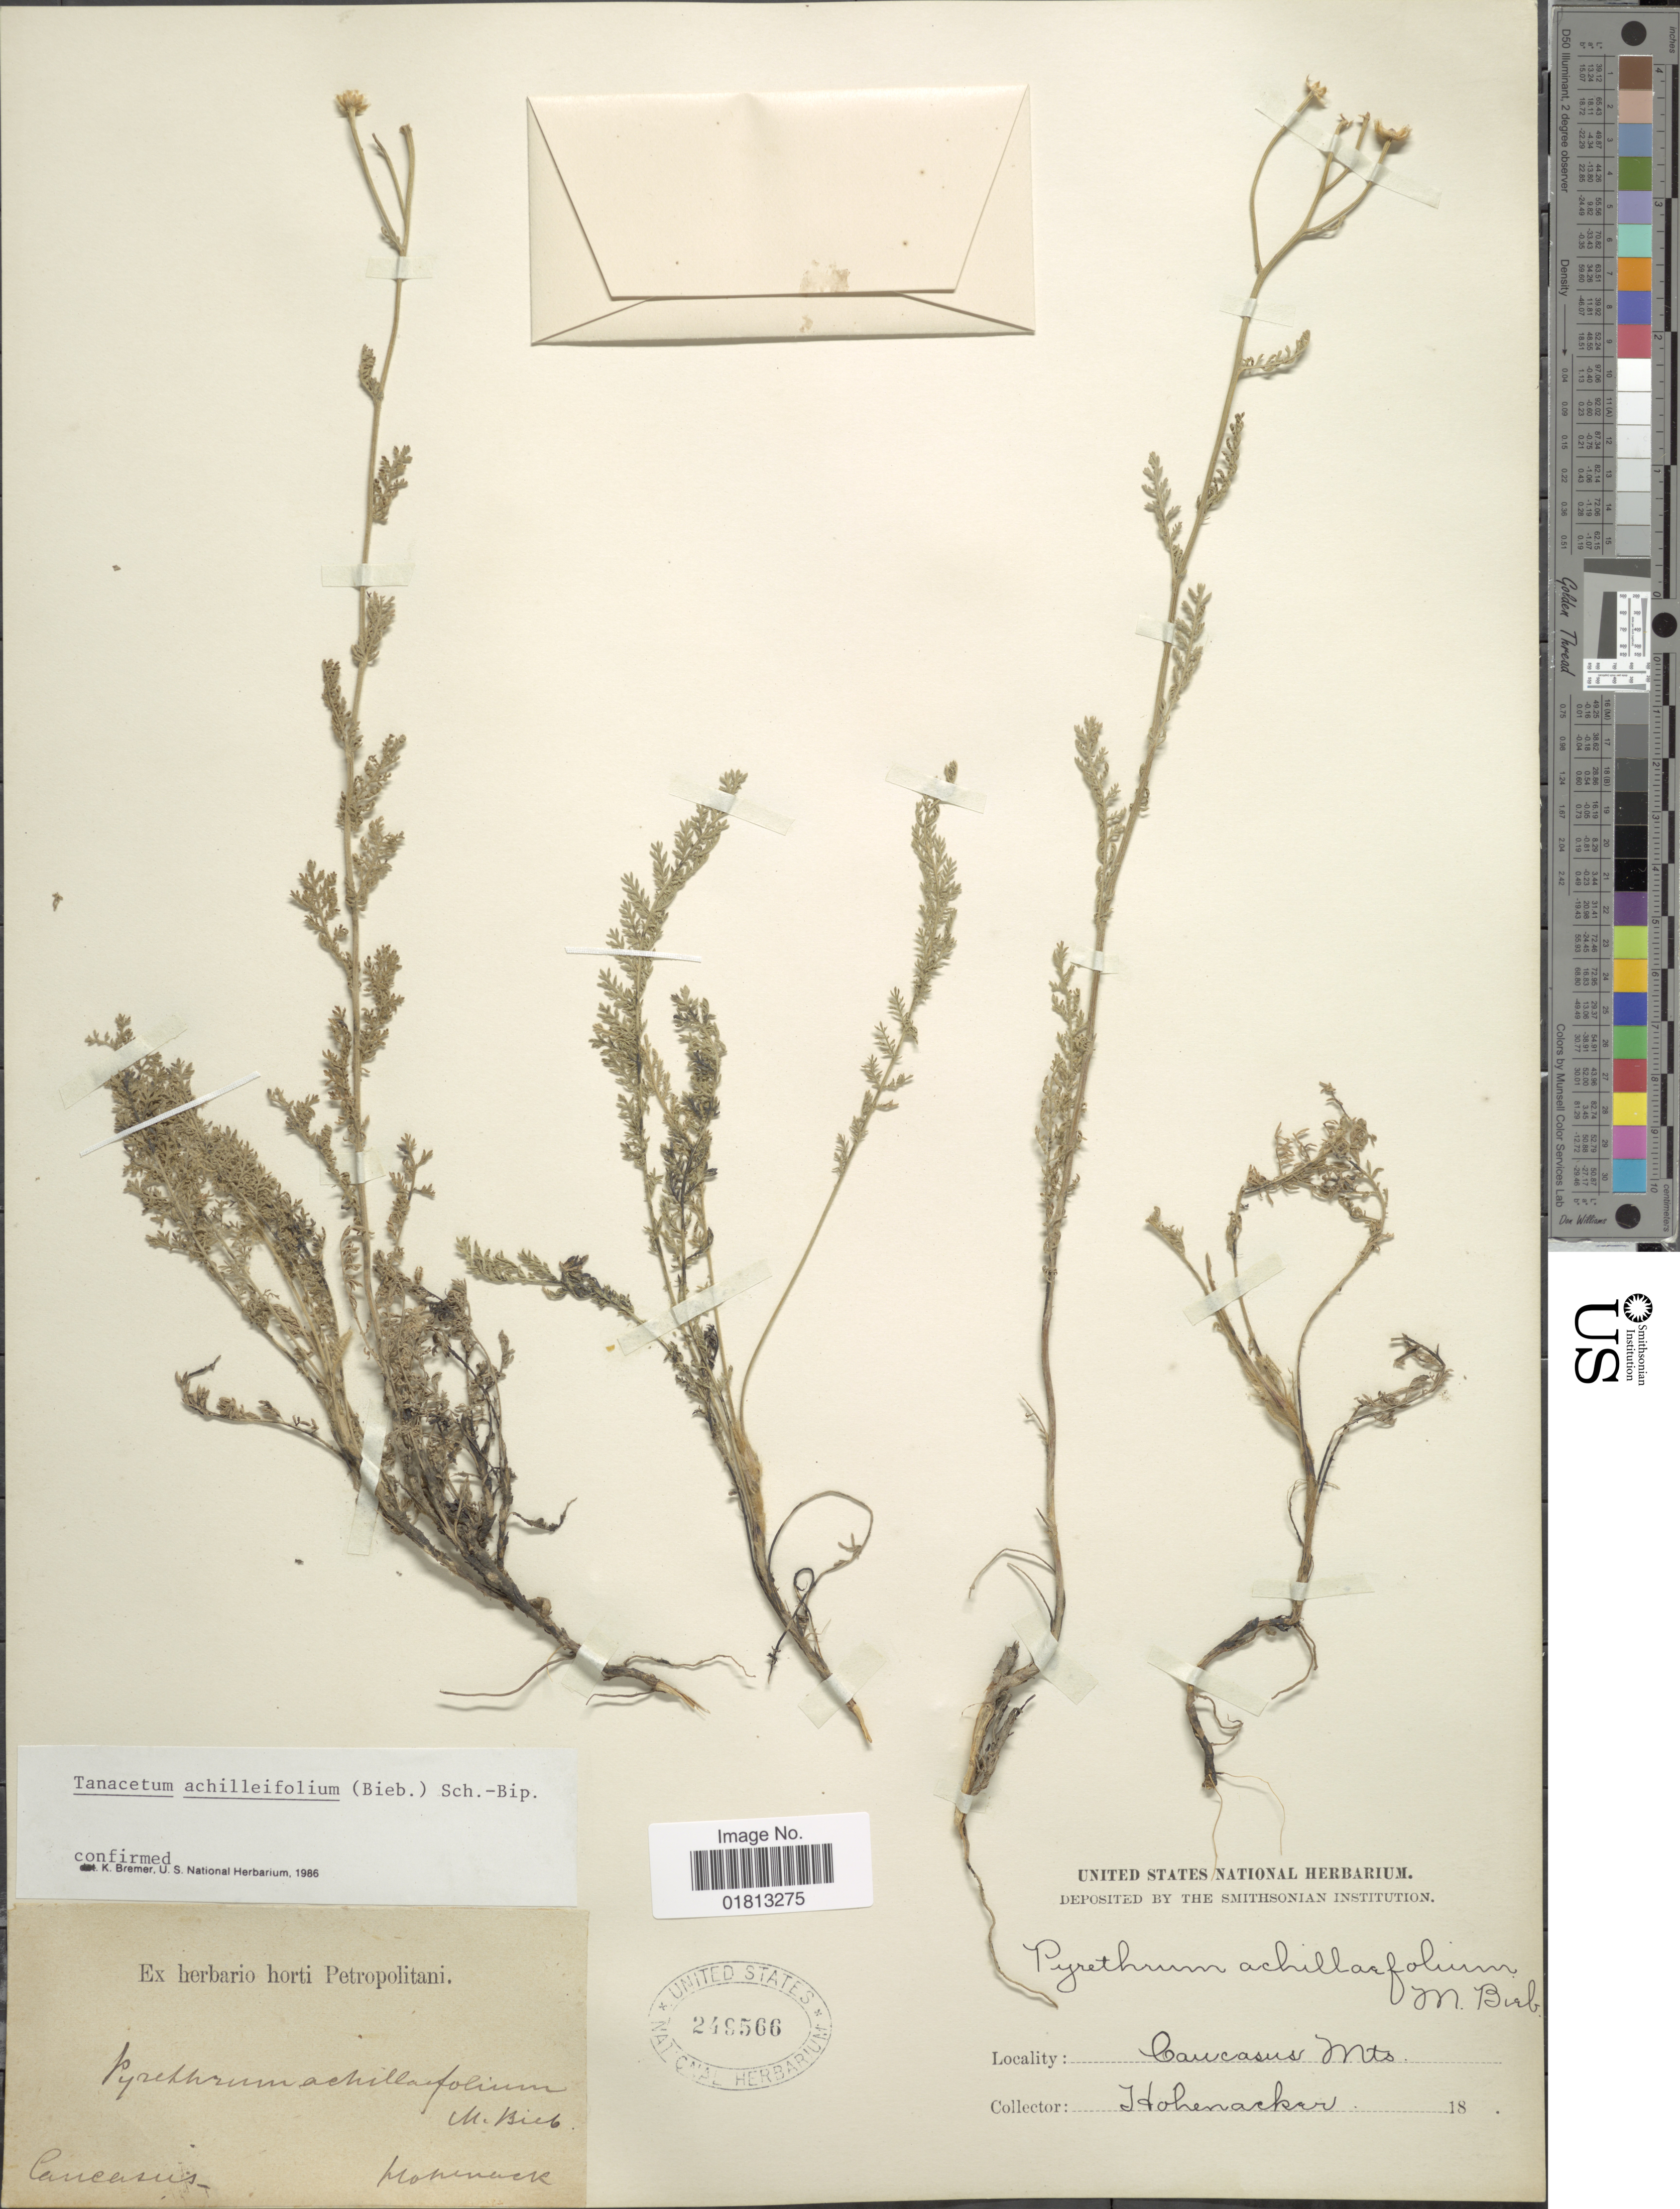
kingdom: Plantae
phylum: Tracheophyta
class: Magnoliopsida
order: Asterales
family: Asteraceae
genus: Tanacetum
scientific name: Tanacetum achilleifolium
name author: (M. Bieb.) Sch. Bip.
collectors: Hohenacker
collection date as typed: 18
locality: Caucasus Mts.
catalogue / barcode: US 249566